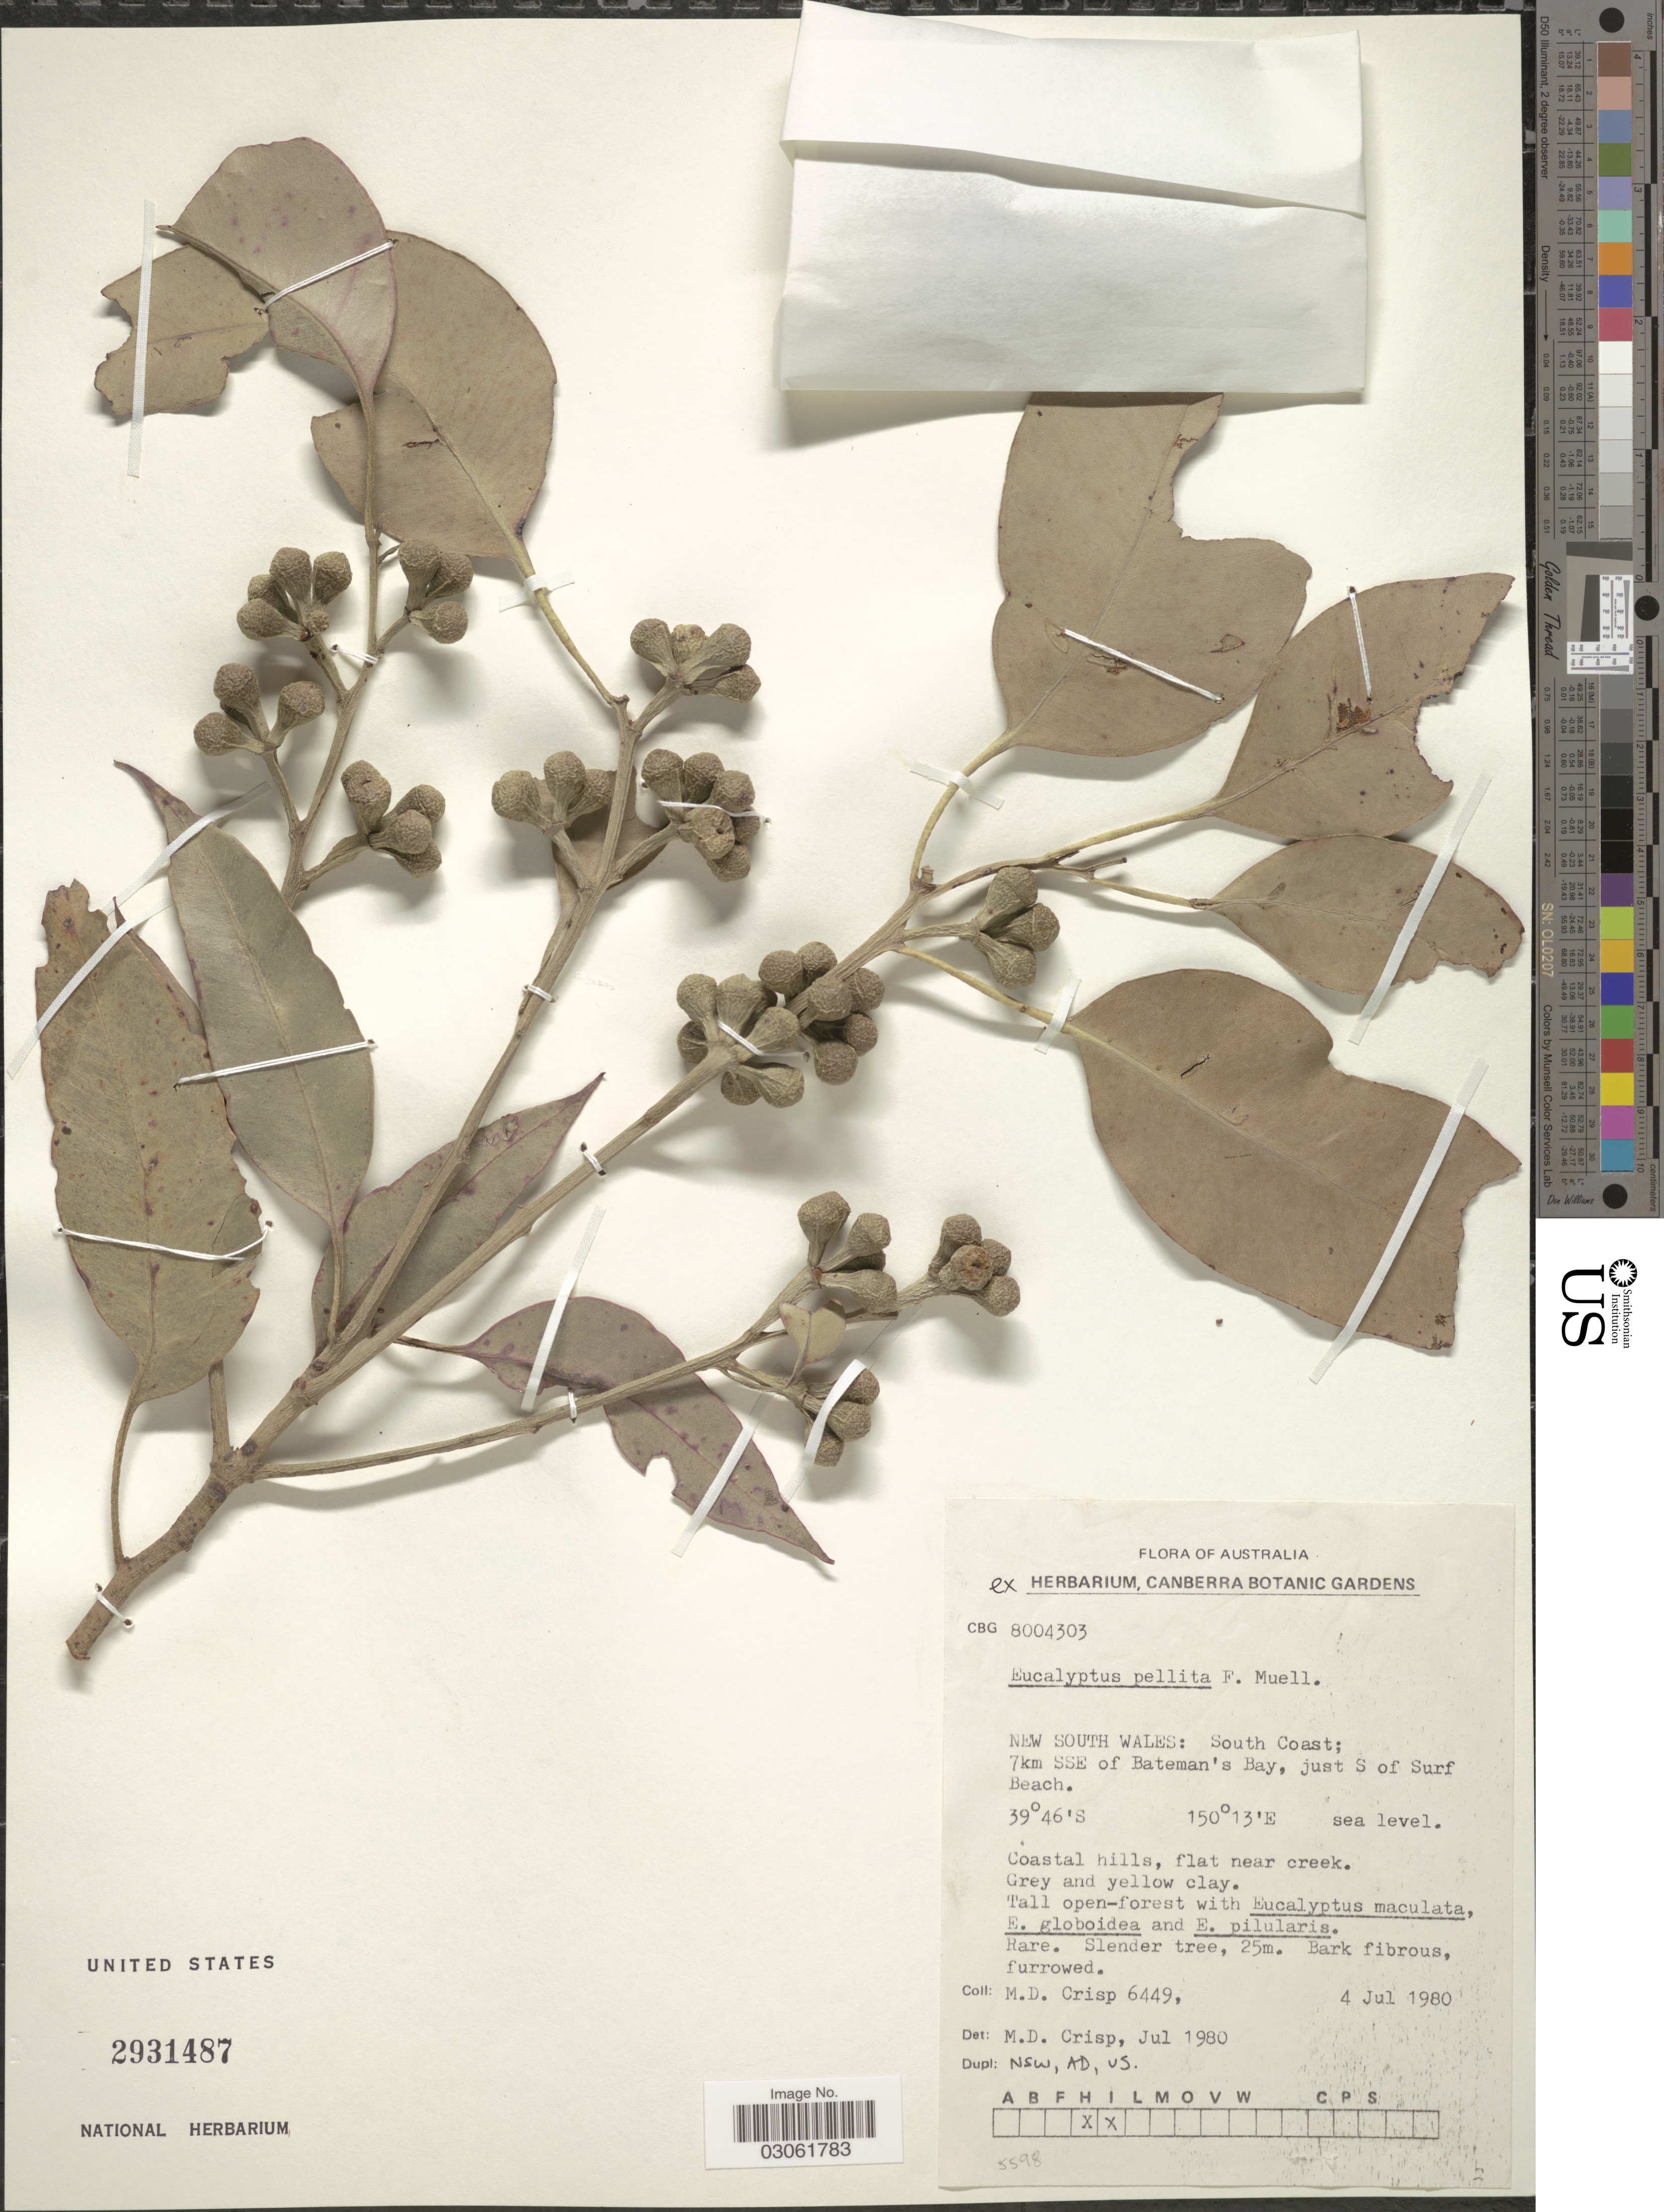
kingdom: Plantae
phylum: Tracheophyta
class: Magnoliopsida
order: Myrtales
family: Myrtaceae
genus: Eucalyptus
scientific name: Eucalyptus pellita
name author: F. Muell.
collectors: M. Crisp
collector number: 6449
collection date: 1980-07-04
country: Australia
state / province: New South Wales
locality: South Coast; 7km SSE of Bateman's Bay, just S of Surf Beach.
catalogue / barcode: US 2931487